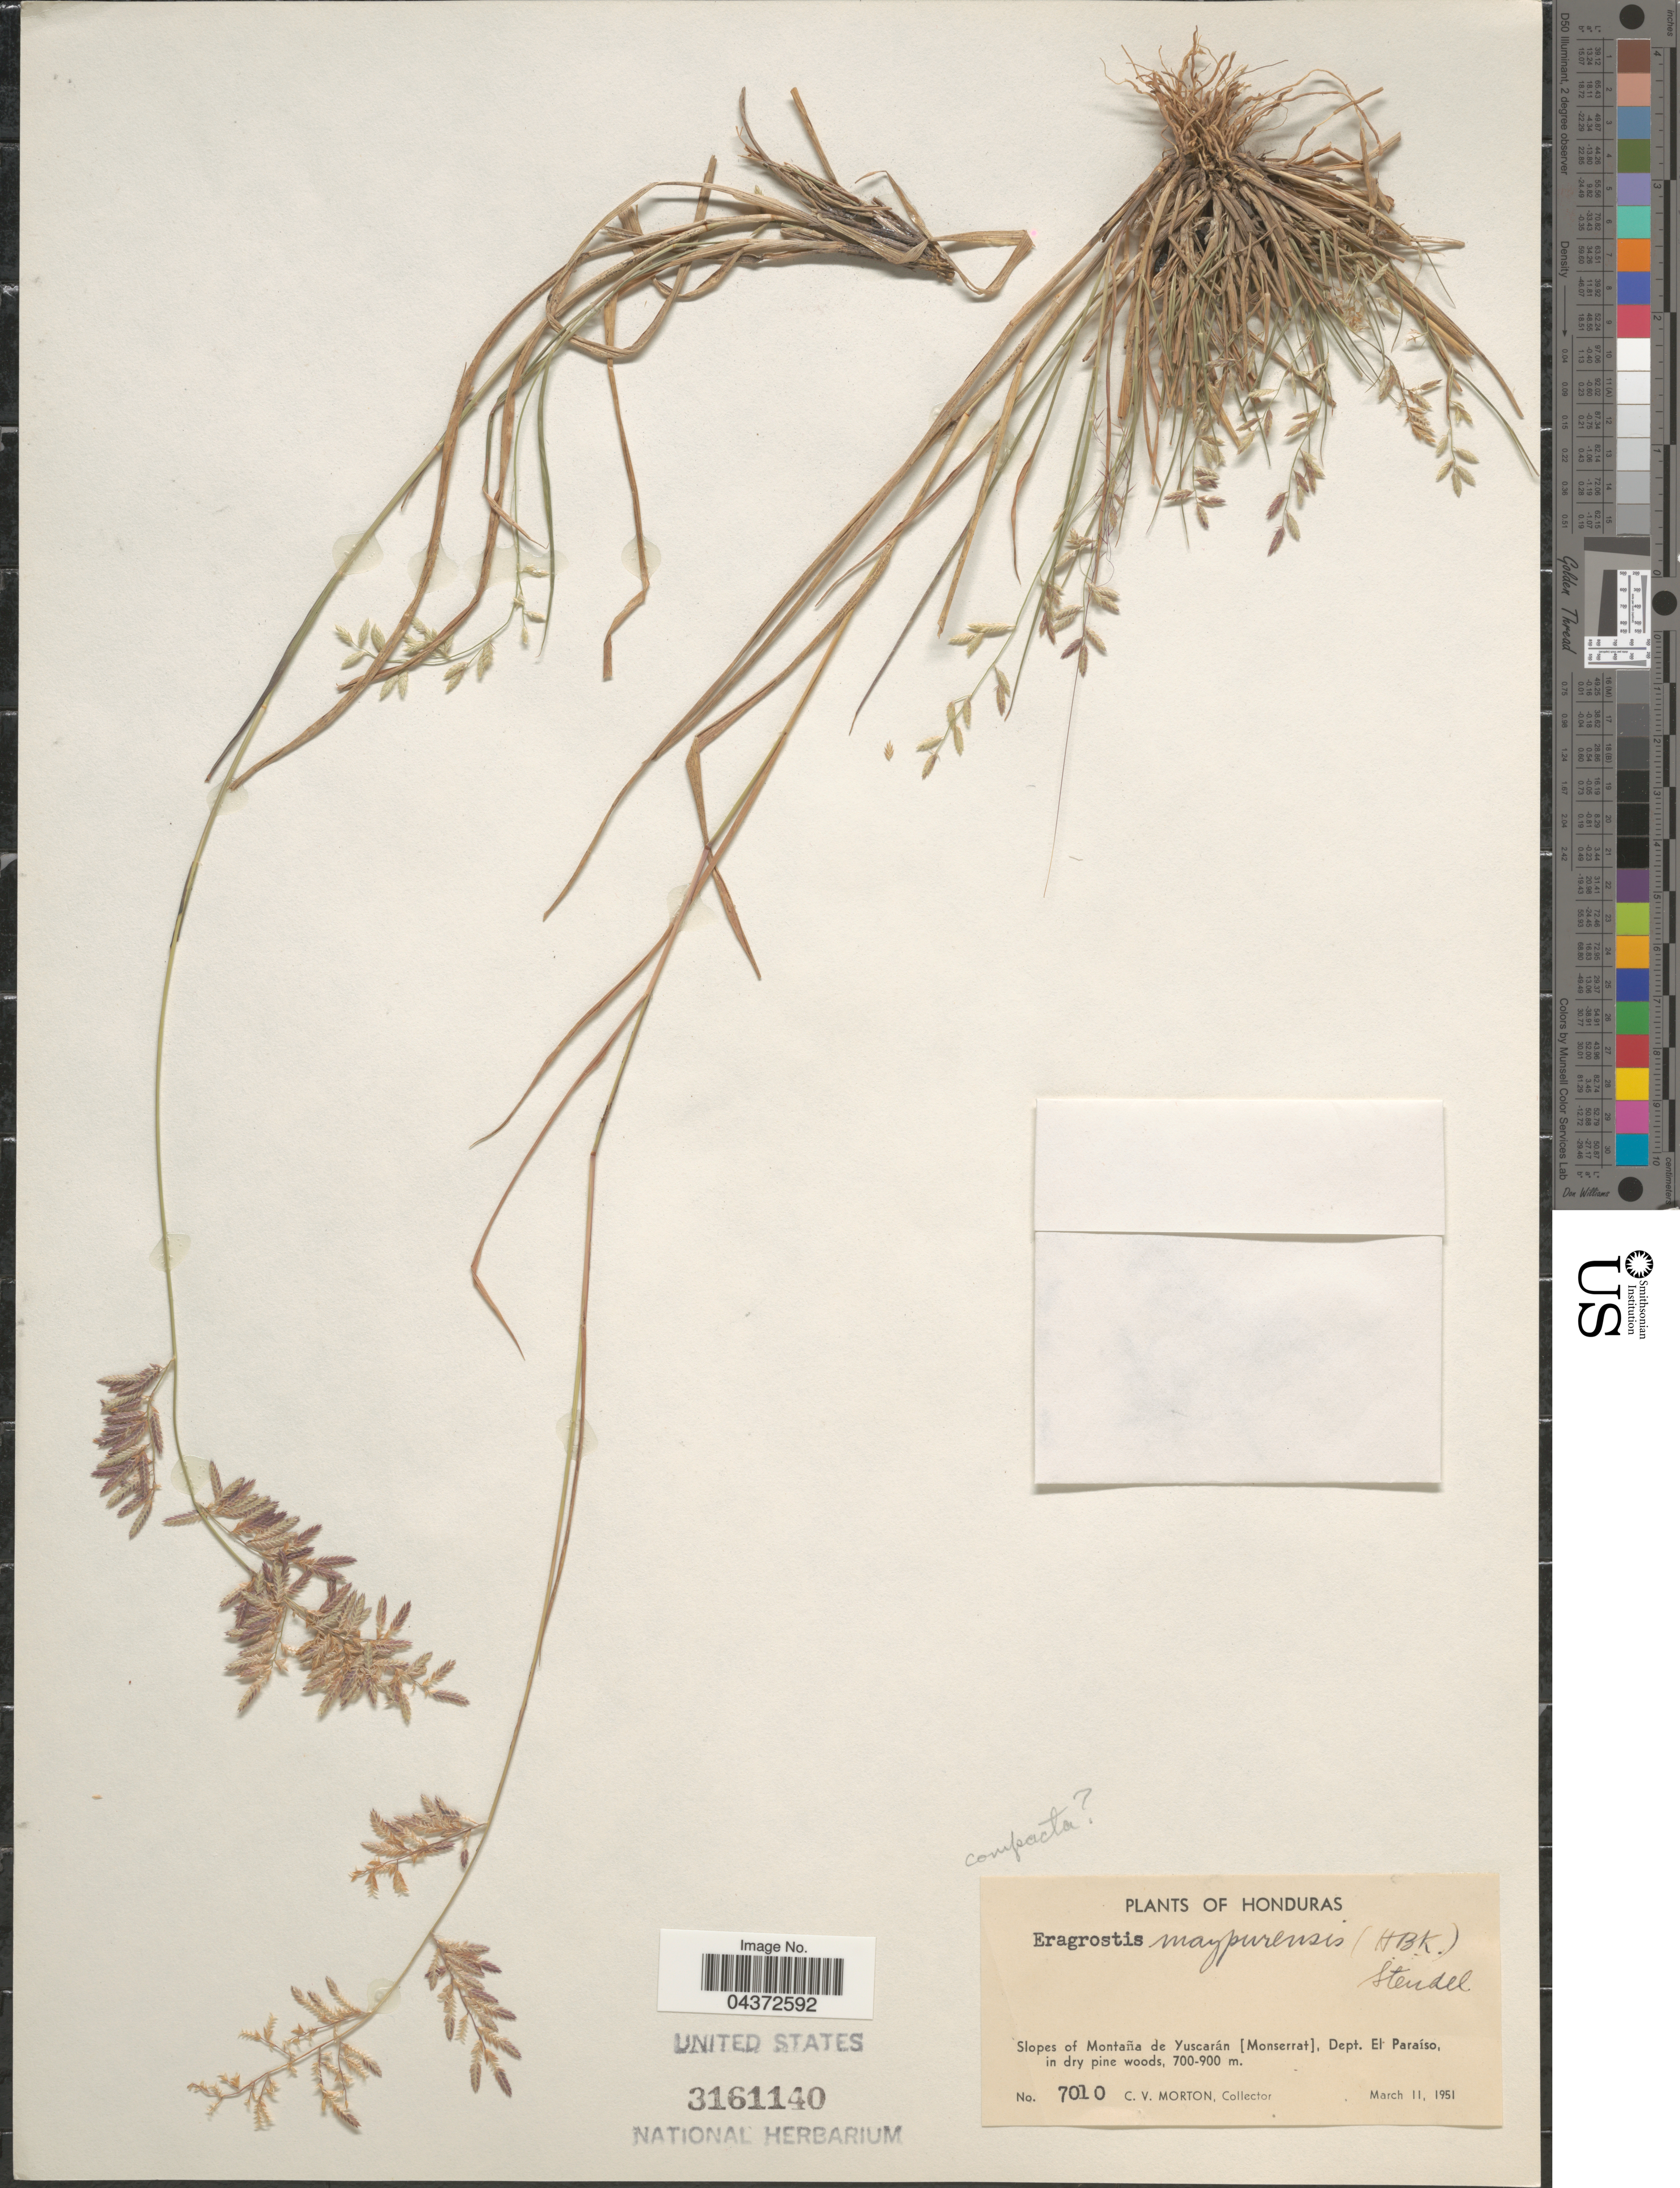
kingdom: Plantae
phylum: Tracheophyta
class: Liliopsida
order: Poales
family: Poaceae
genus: Eragrostis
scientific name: Eragrostis maypurensis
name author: (Kunth) Steud.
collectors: C. V. Morton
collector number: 7010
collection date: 1951-03-11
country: Honduras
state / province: El Paraiso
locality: Slopes of Montaña de Yuscarán [Monserrat], Dept. El Paraíso, in dry pine woods.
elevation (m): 700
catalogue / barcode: US 3161140